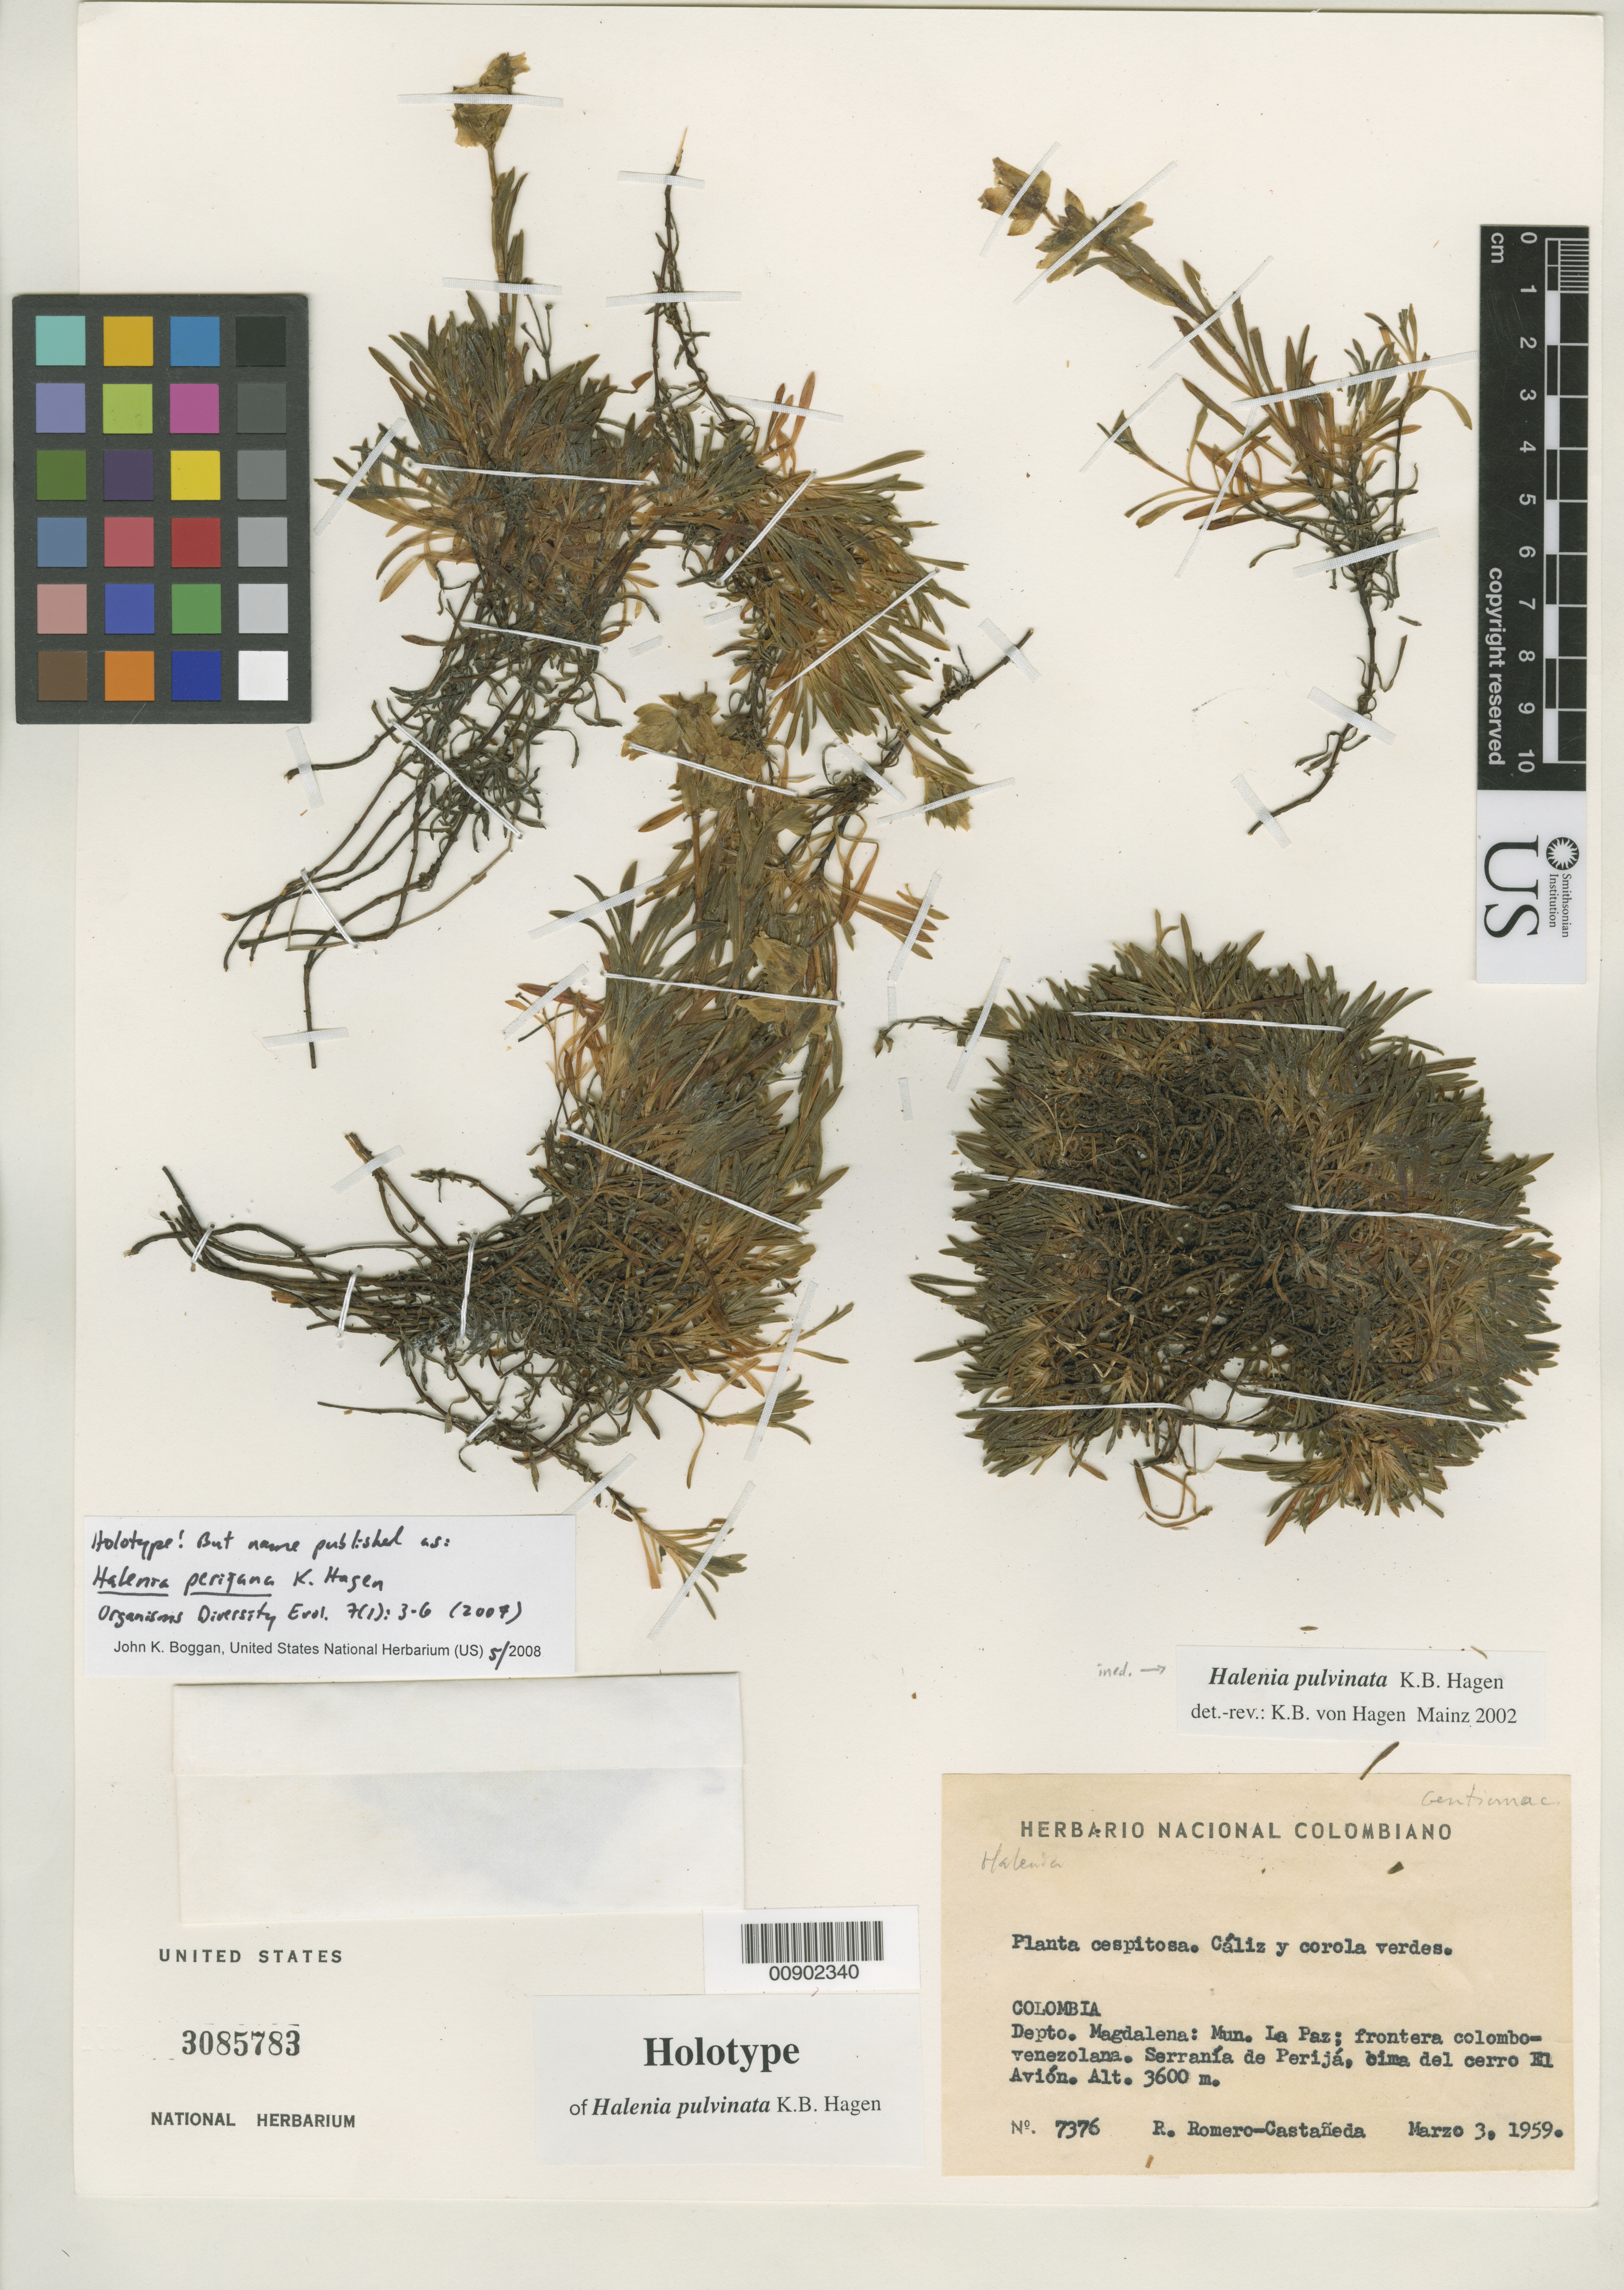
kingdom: Plantae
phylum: Tracheophyta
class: Magnoliopsida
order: Gentianales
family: Gentianaceae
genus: Halenia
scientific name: Halenia perijana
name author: Hagen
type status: Holotype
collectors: R. Romero Castañeda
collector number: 7376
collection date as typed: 03 Mar 1959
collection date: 1959-03-03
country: Colombia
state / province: Magdalena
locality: Depto. Magdalena: Mun. La Paz; frontera colombo-venezolana. Serranía de Perijá, cima del cerro El Avión.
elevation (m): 3600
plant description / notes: Specimen annotated by K.B. Hagen (2002) as holotype of Halenia "pulvinata" K.B. Hagen (ined. name, not published).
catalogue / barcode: US 3085783